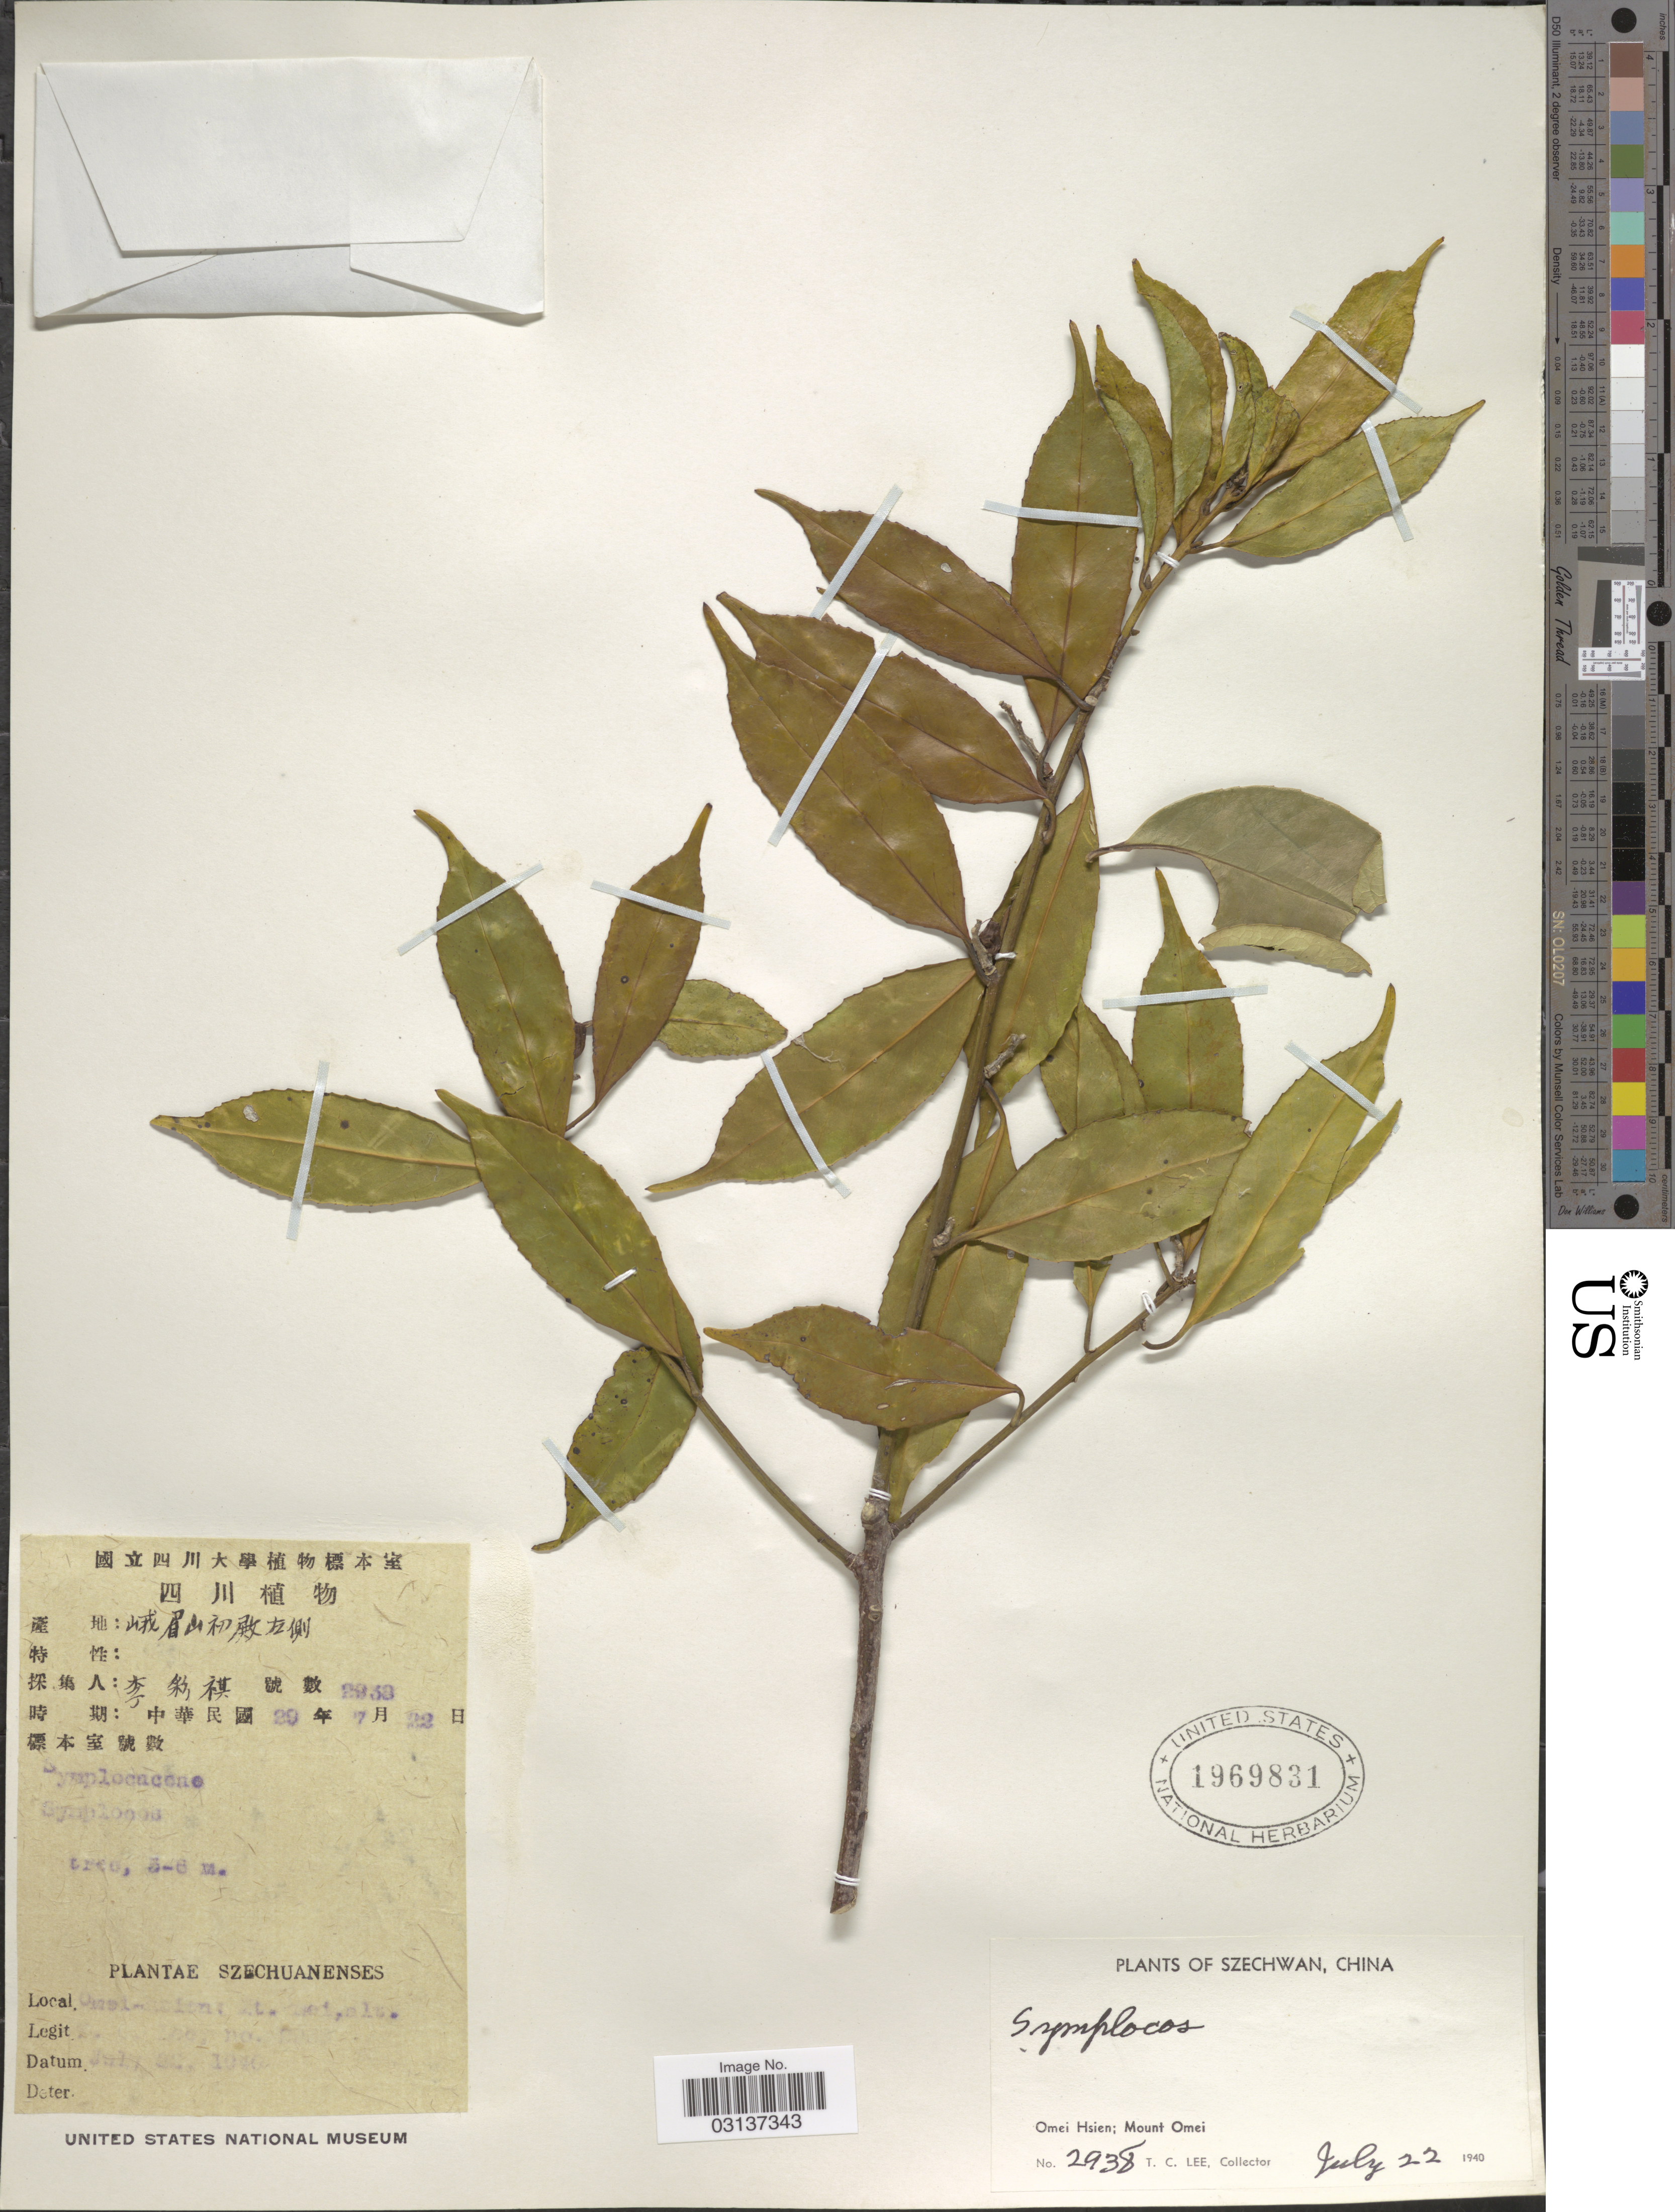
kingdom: Plantae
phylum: Tracheophyta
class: Magnoliopsida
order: Ericales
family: Symplocaceae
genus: Symplocos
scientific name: Symplocos sp.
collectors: T. Lee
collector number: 2938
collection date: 1940-07-22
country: China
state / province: Sichuan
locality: Szechwan. Omei Hsien; Mount Omei.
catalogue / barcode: US 1969831